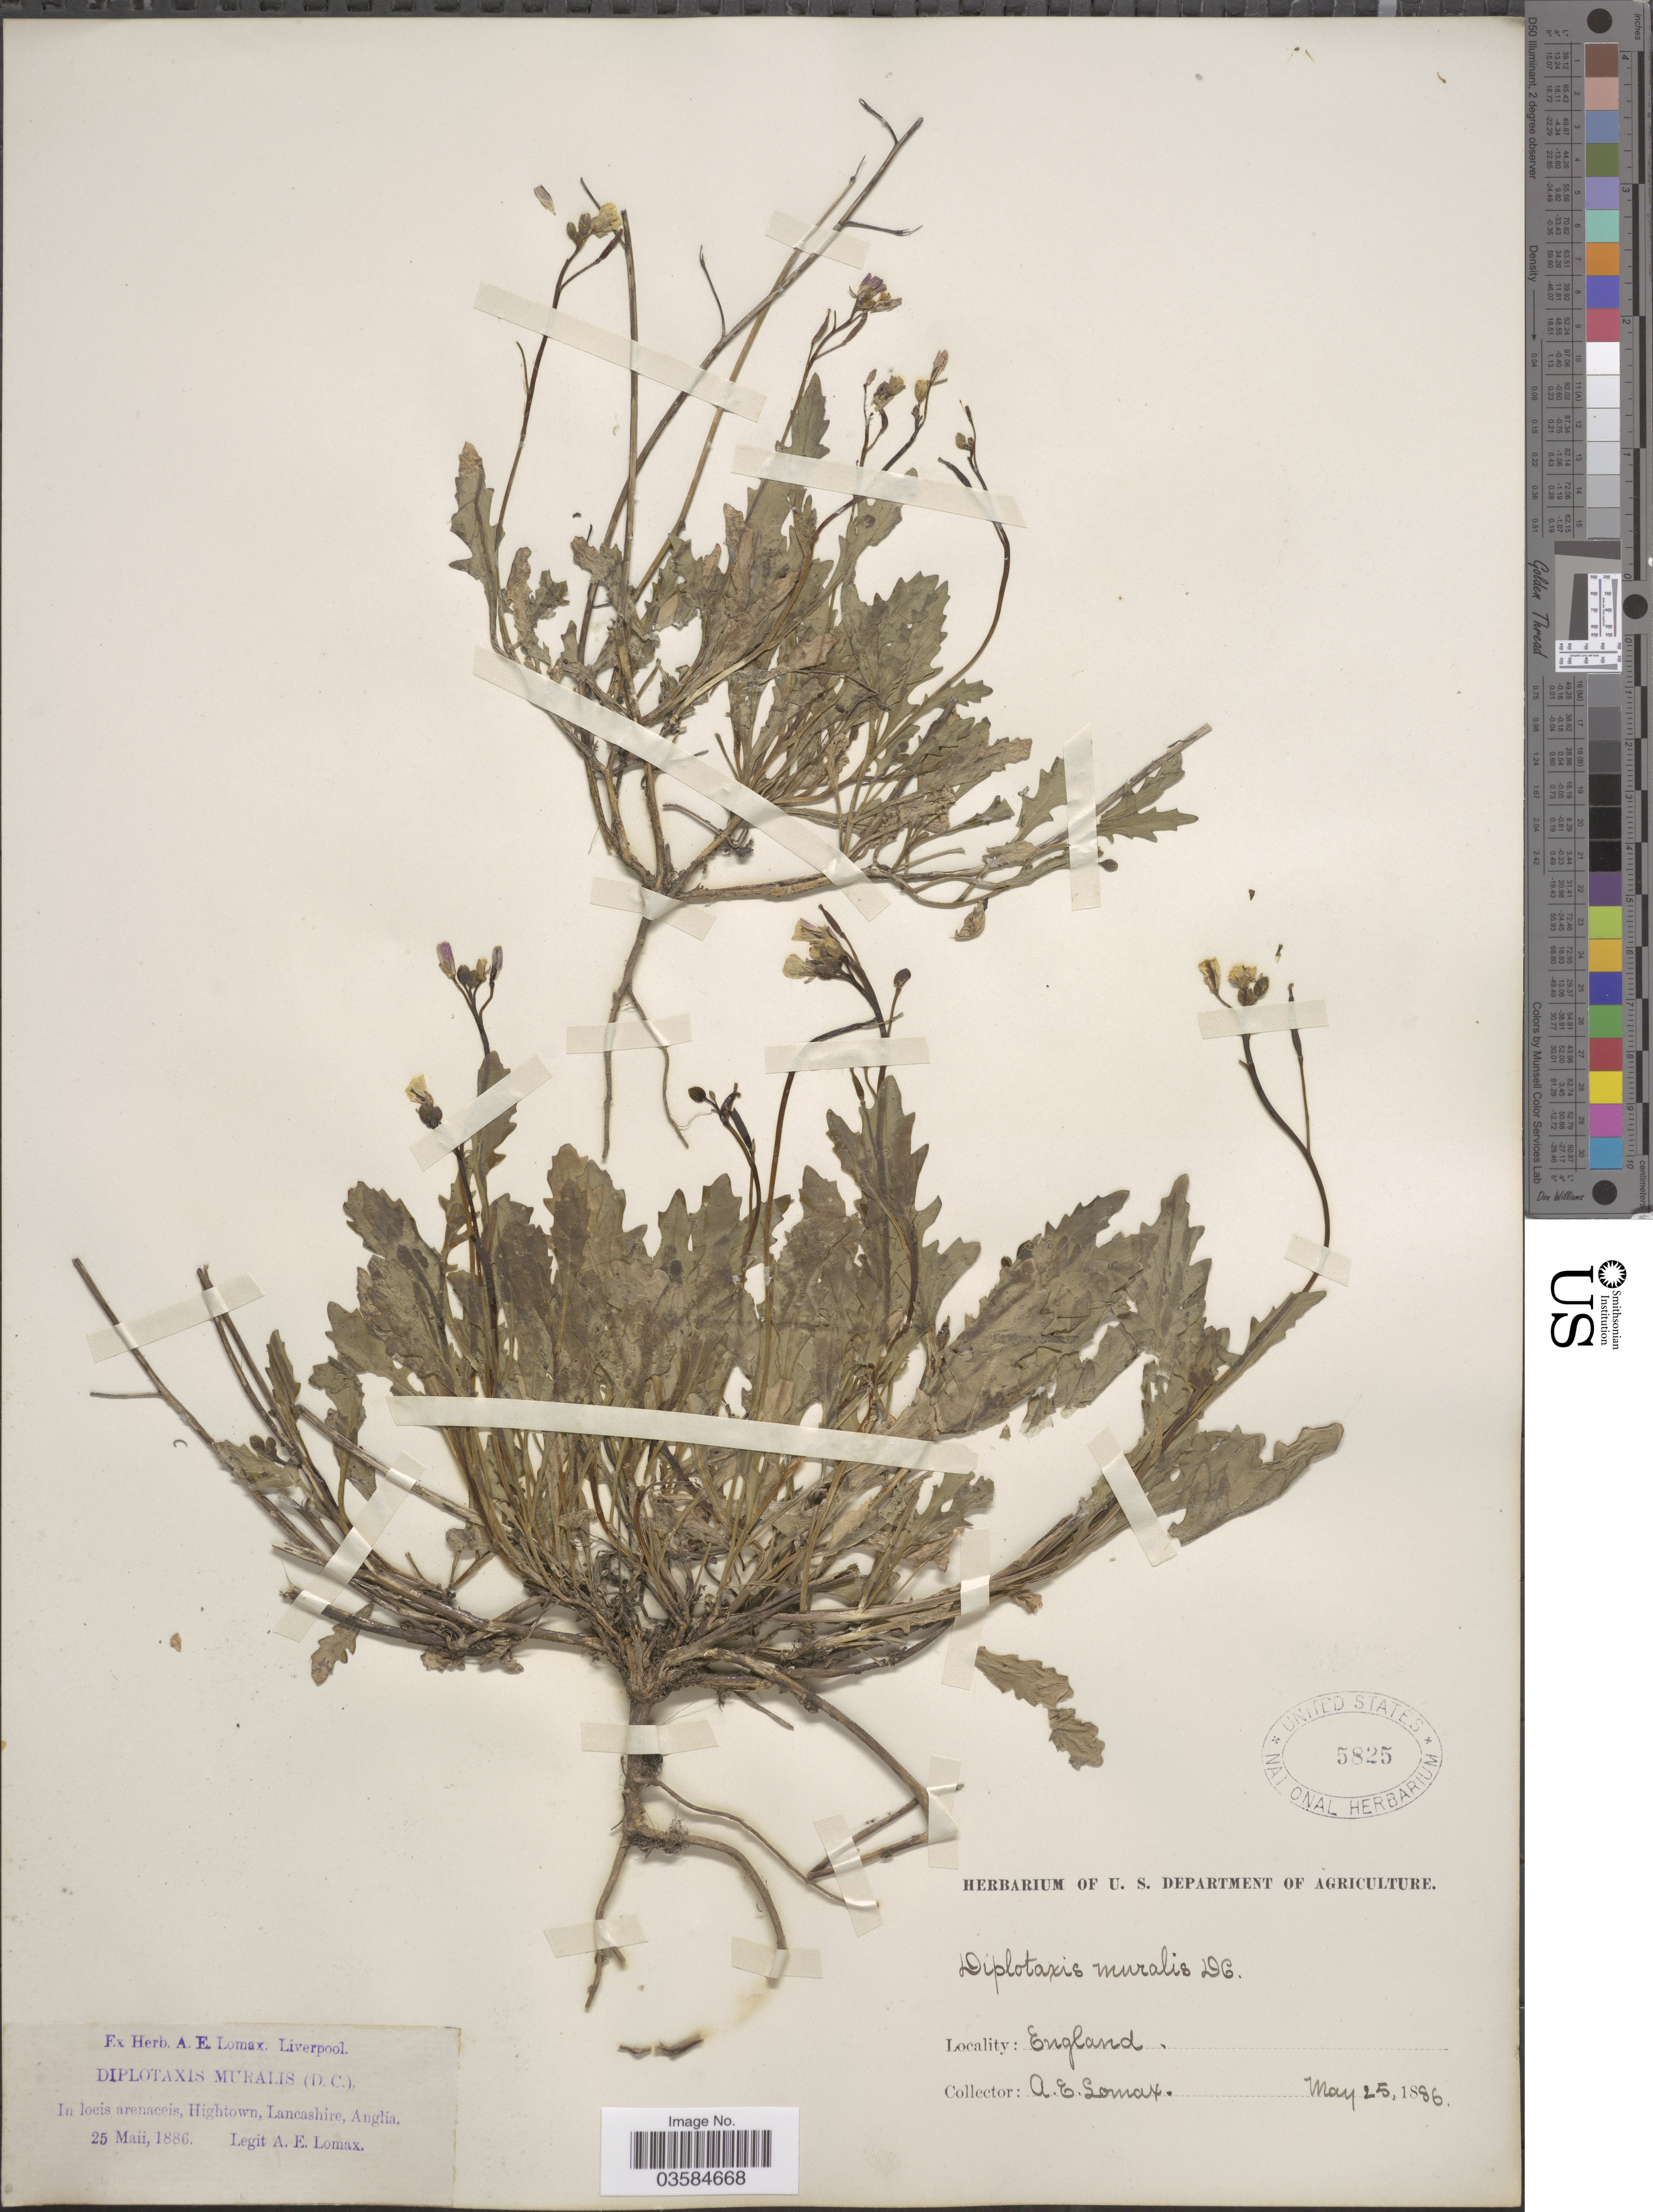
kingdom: Plantae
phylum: Tracheophyta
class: Magnoliopsida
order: Brassicales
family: Brassicaceae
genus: Diplotaxis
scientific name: Diplotaxis muralis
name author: (L.) DC.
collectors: A. Lomax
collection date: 1886-05-25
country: United Kingdom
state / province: England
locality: In locis arenaceis, Hightown, Lancashire, Anglia.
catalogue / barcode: US 5825